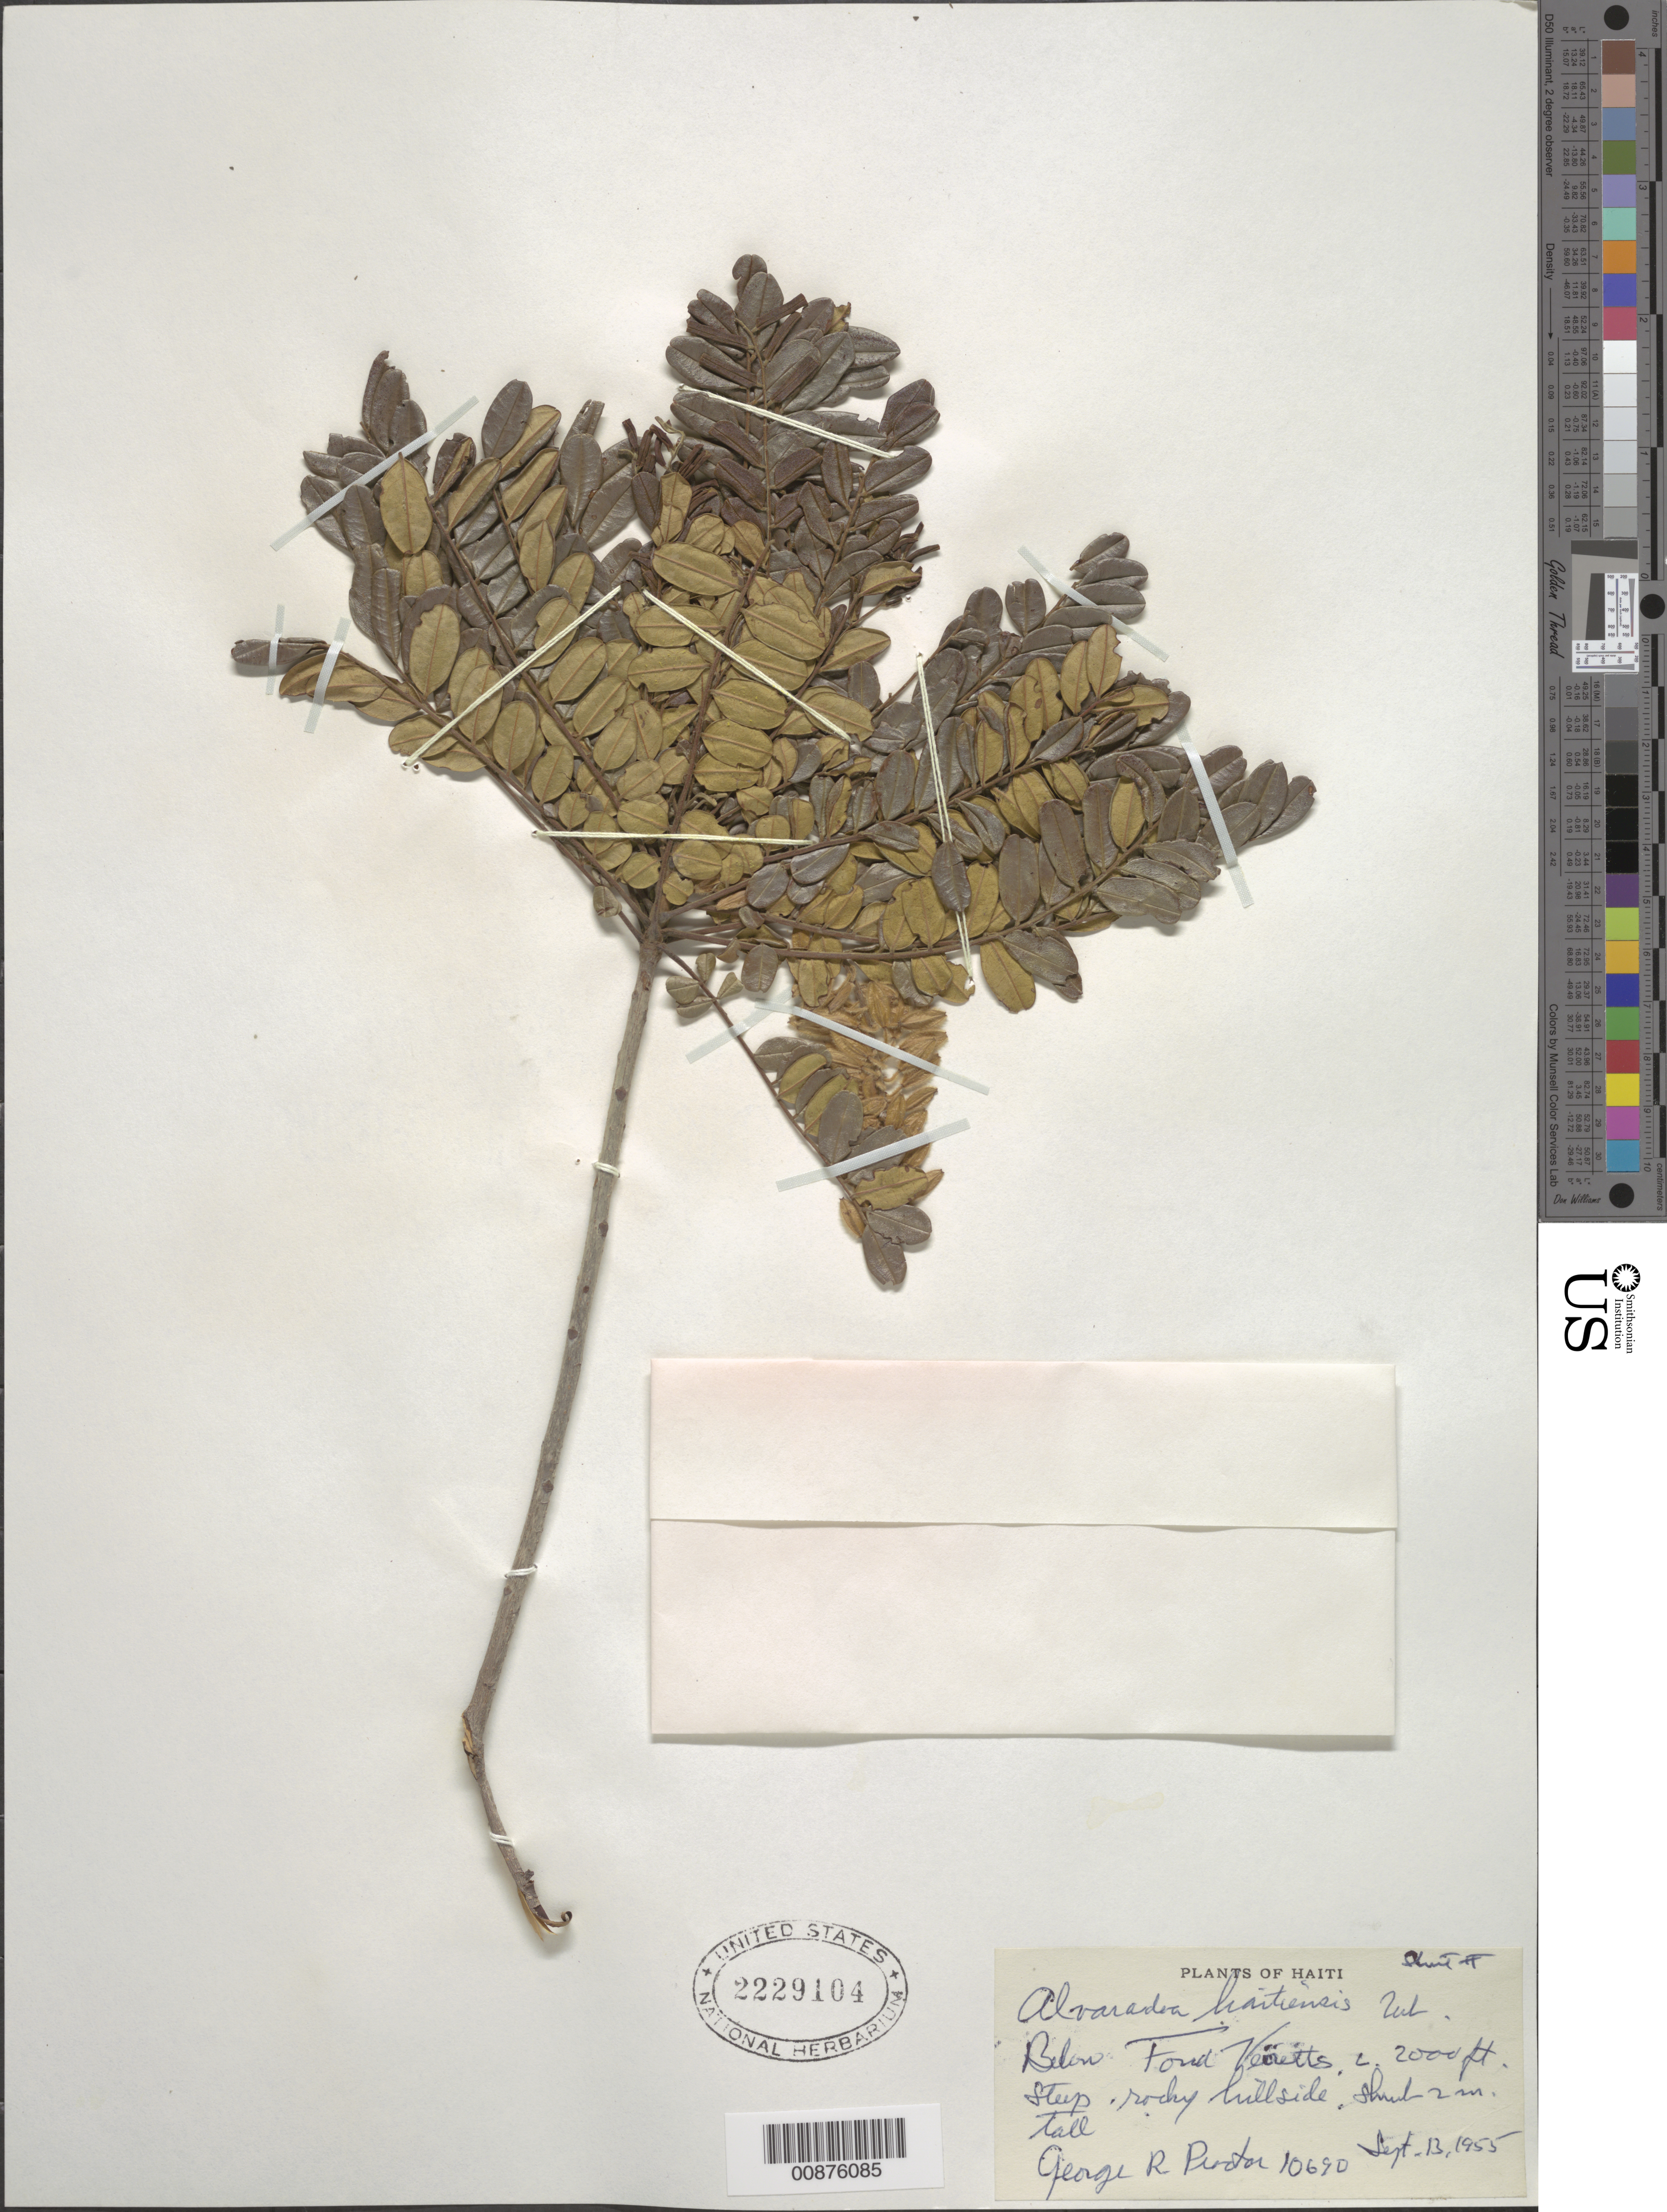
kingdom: Plantae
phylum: Tracheophyta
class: Magnoliopsida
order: Picramniales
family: Picramniaceae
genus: Alvaradoa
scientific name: Alvaradoa haitiensis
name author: Urb.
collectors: G. R. Proctor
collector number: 10690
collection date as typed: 13 Sep 1955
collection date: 1955-09-13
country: Haiti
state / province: Ouest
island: Hispaniola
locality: Below Fond Verrettes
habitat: Steep, rocky hillside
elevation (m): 610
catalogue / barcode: US 2229104